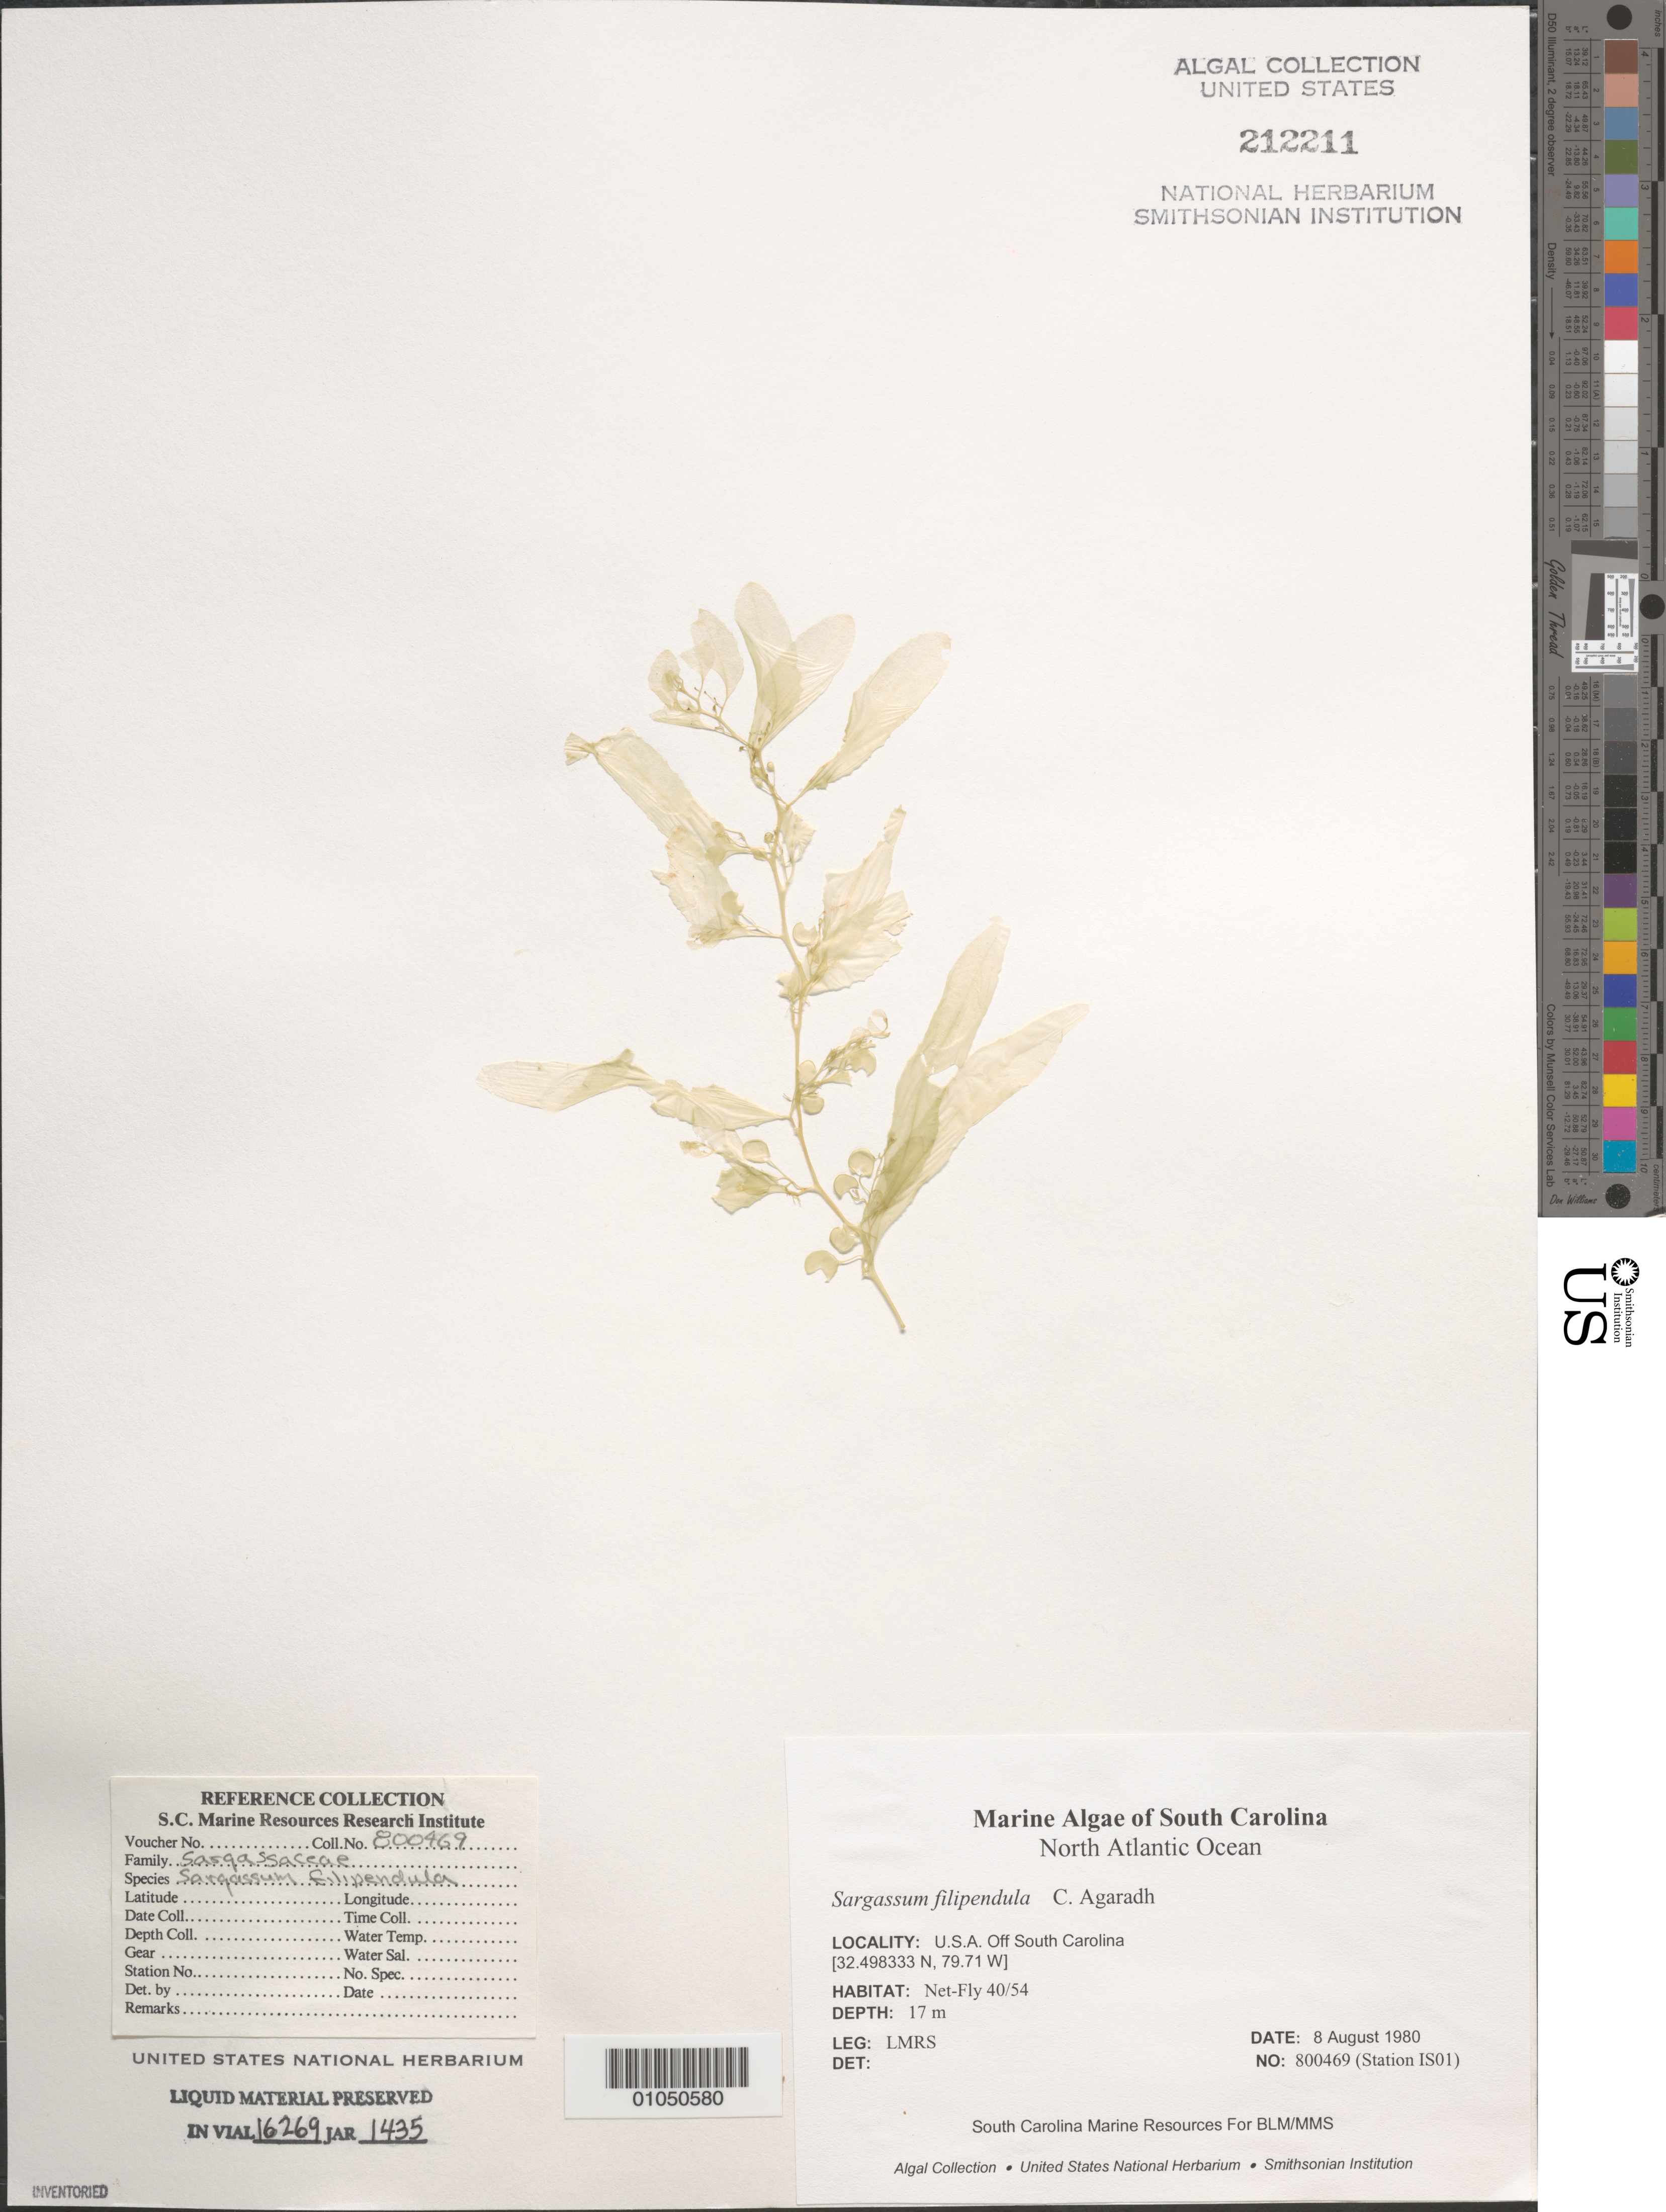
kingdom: Chromista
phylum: Ochrophyta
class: Phaeophyceae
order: Fucales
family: Sargassaceae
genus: Sargassum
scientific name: Sargassum filipendula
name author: C. Agardh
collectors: LMRS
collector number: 800469 Station IS01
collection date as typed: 08 Aug 1980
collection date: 1980-08-08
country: United States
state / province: South Carolina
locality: Off South Carolina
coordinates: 32.498333 N, 79.71 W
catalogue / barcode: US 212211